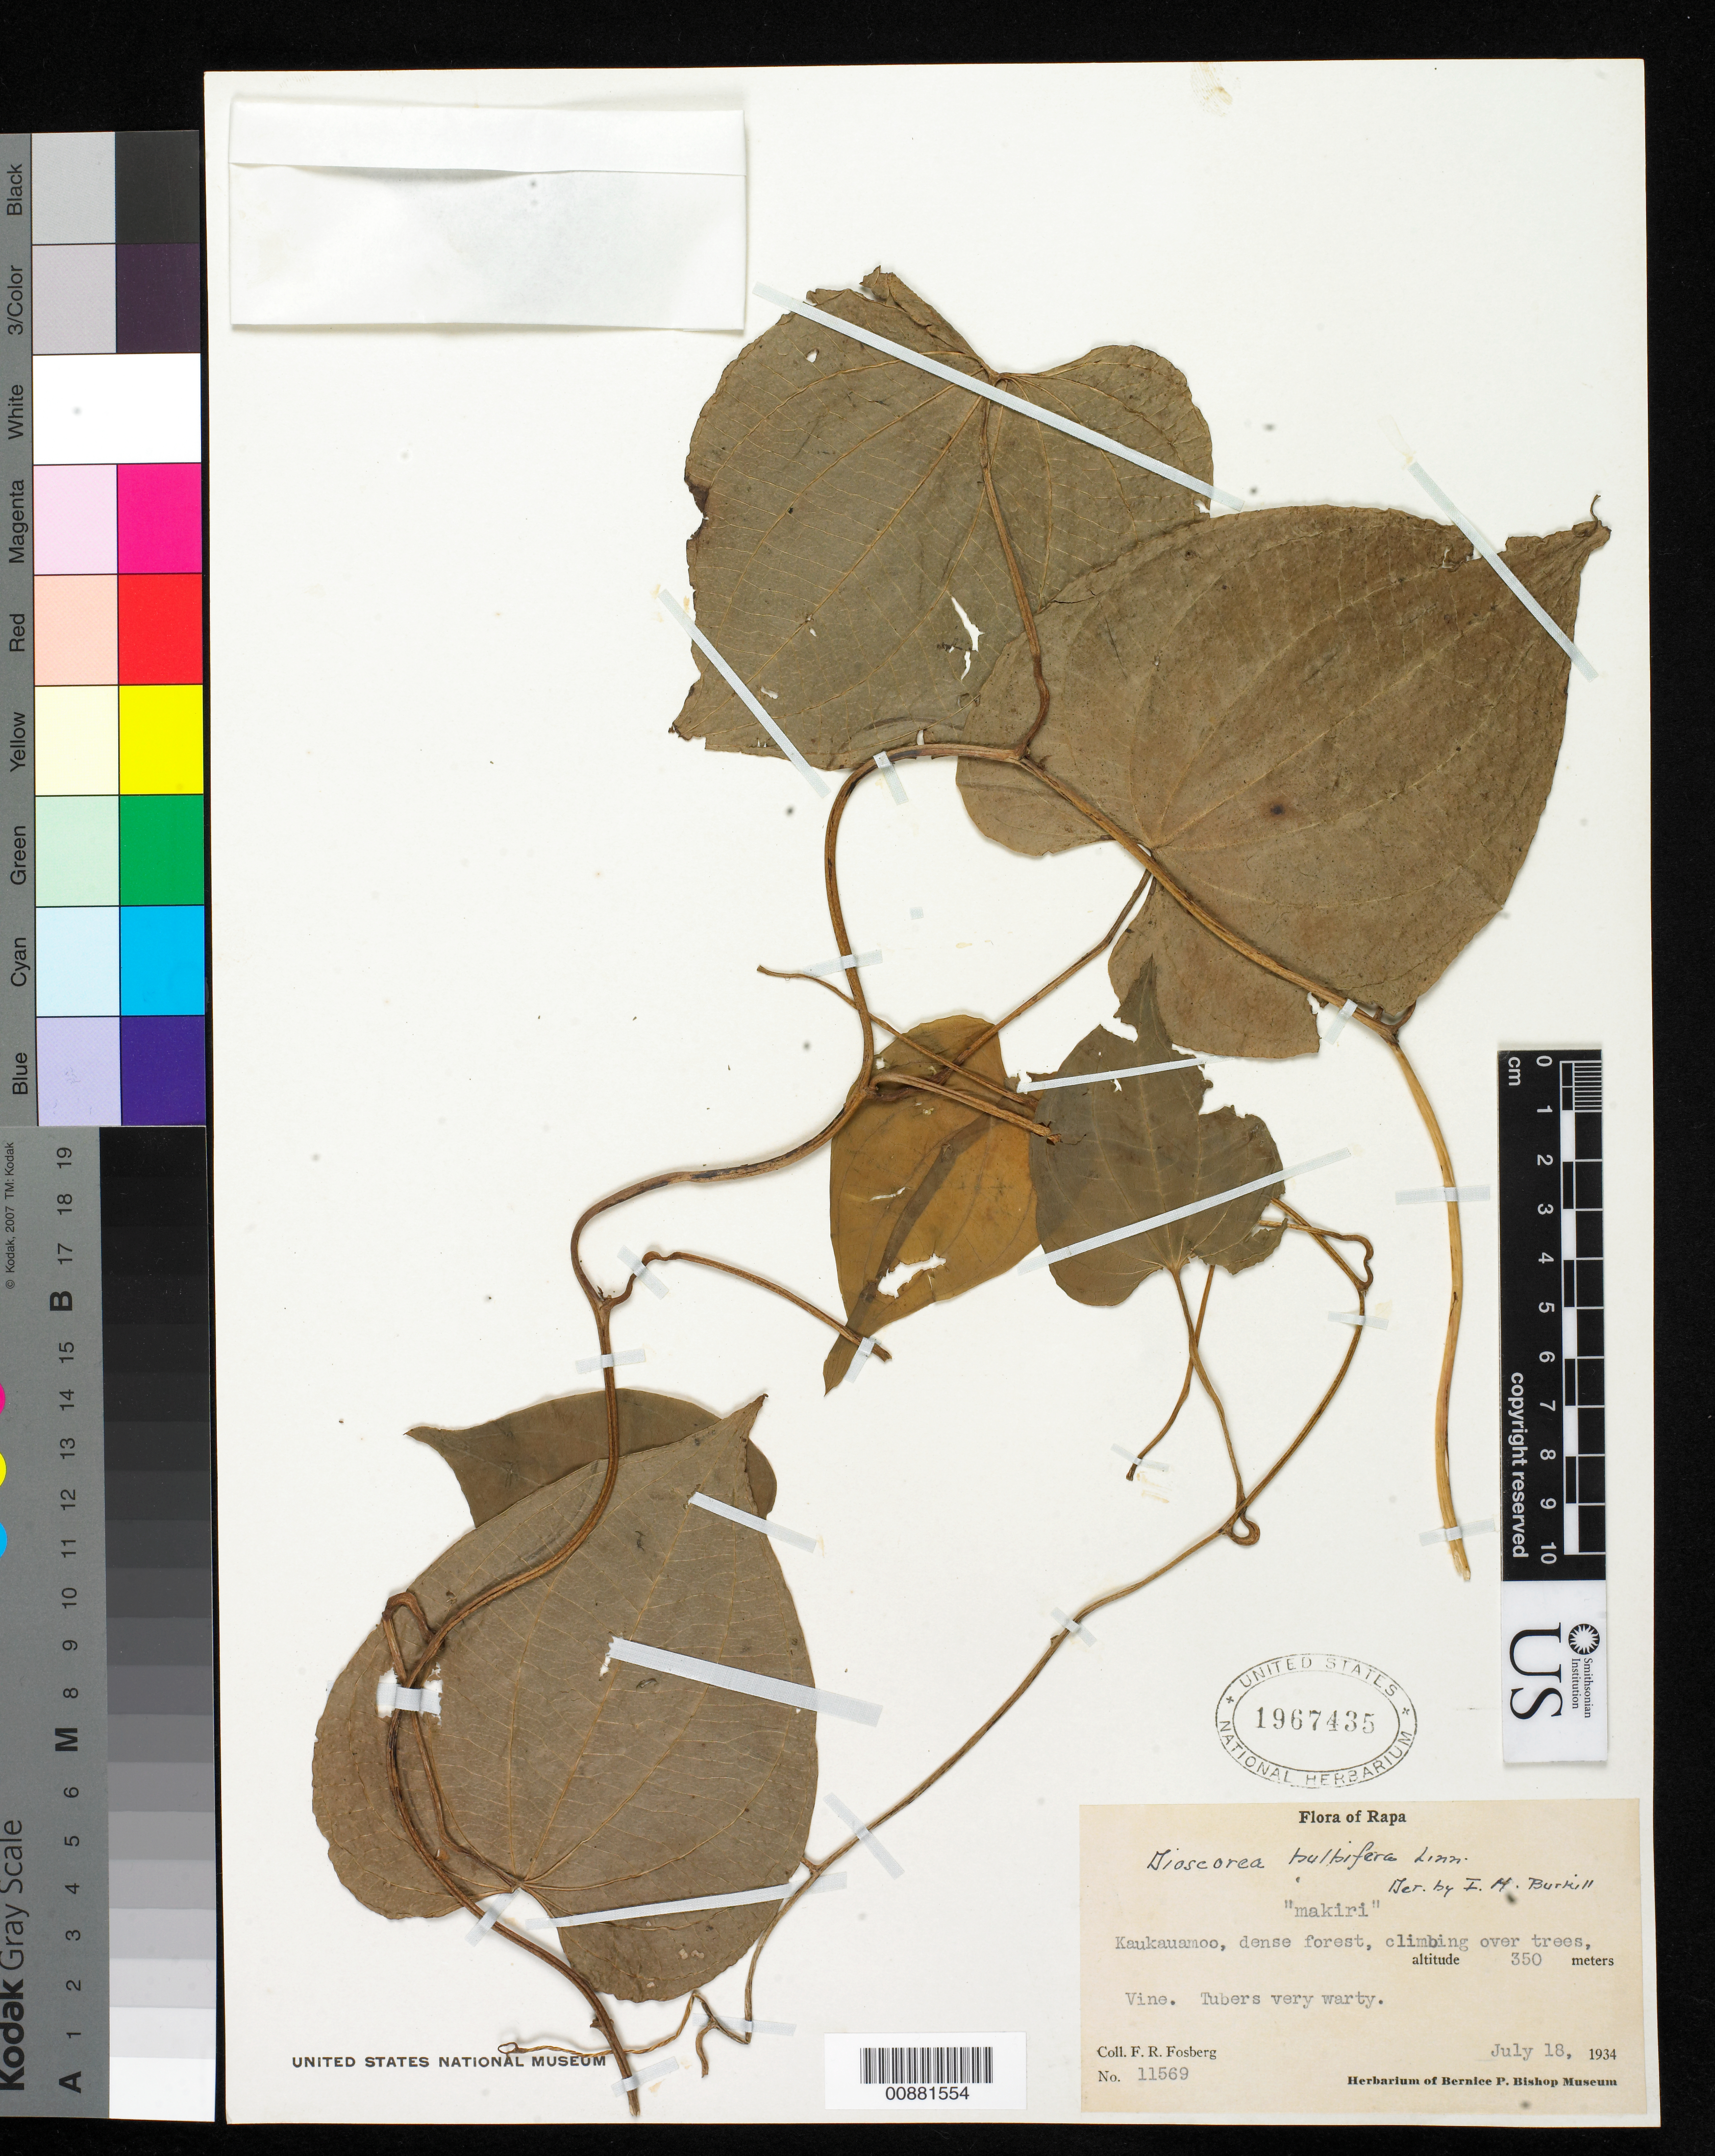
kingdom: Plantae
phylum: Tracheophyta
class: Liliopsida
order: Dioscoreales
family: Dioscoreaceae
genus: Dioscorea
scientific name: Dioscorea bulbifera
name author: L.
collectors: F. R. Fosberg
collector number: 11569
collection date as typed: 18 Jul 1934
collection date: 1934-07-18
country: French Polynesia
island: Rapa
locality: Kaukauamoo, dense forest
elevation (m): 350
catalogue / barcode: US 1967435